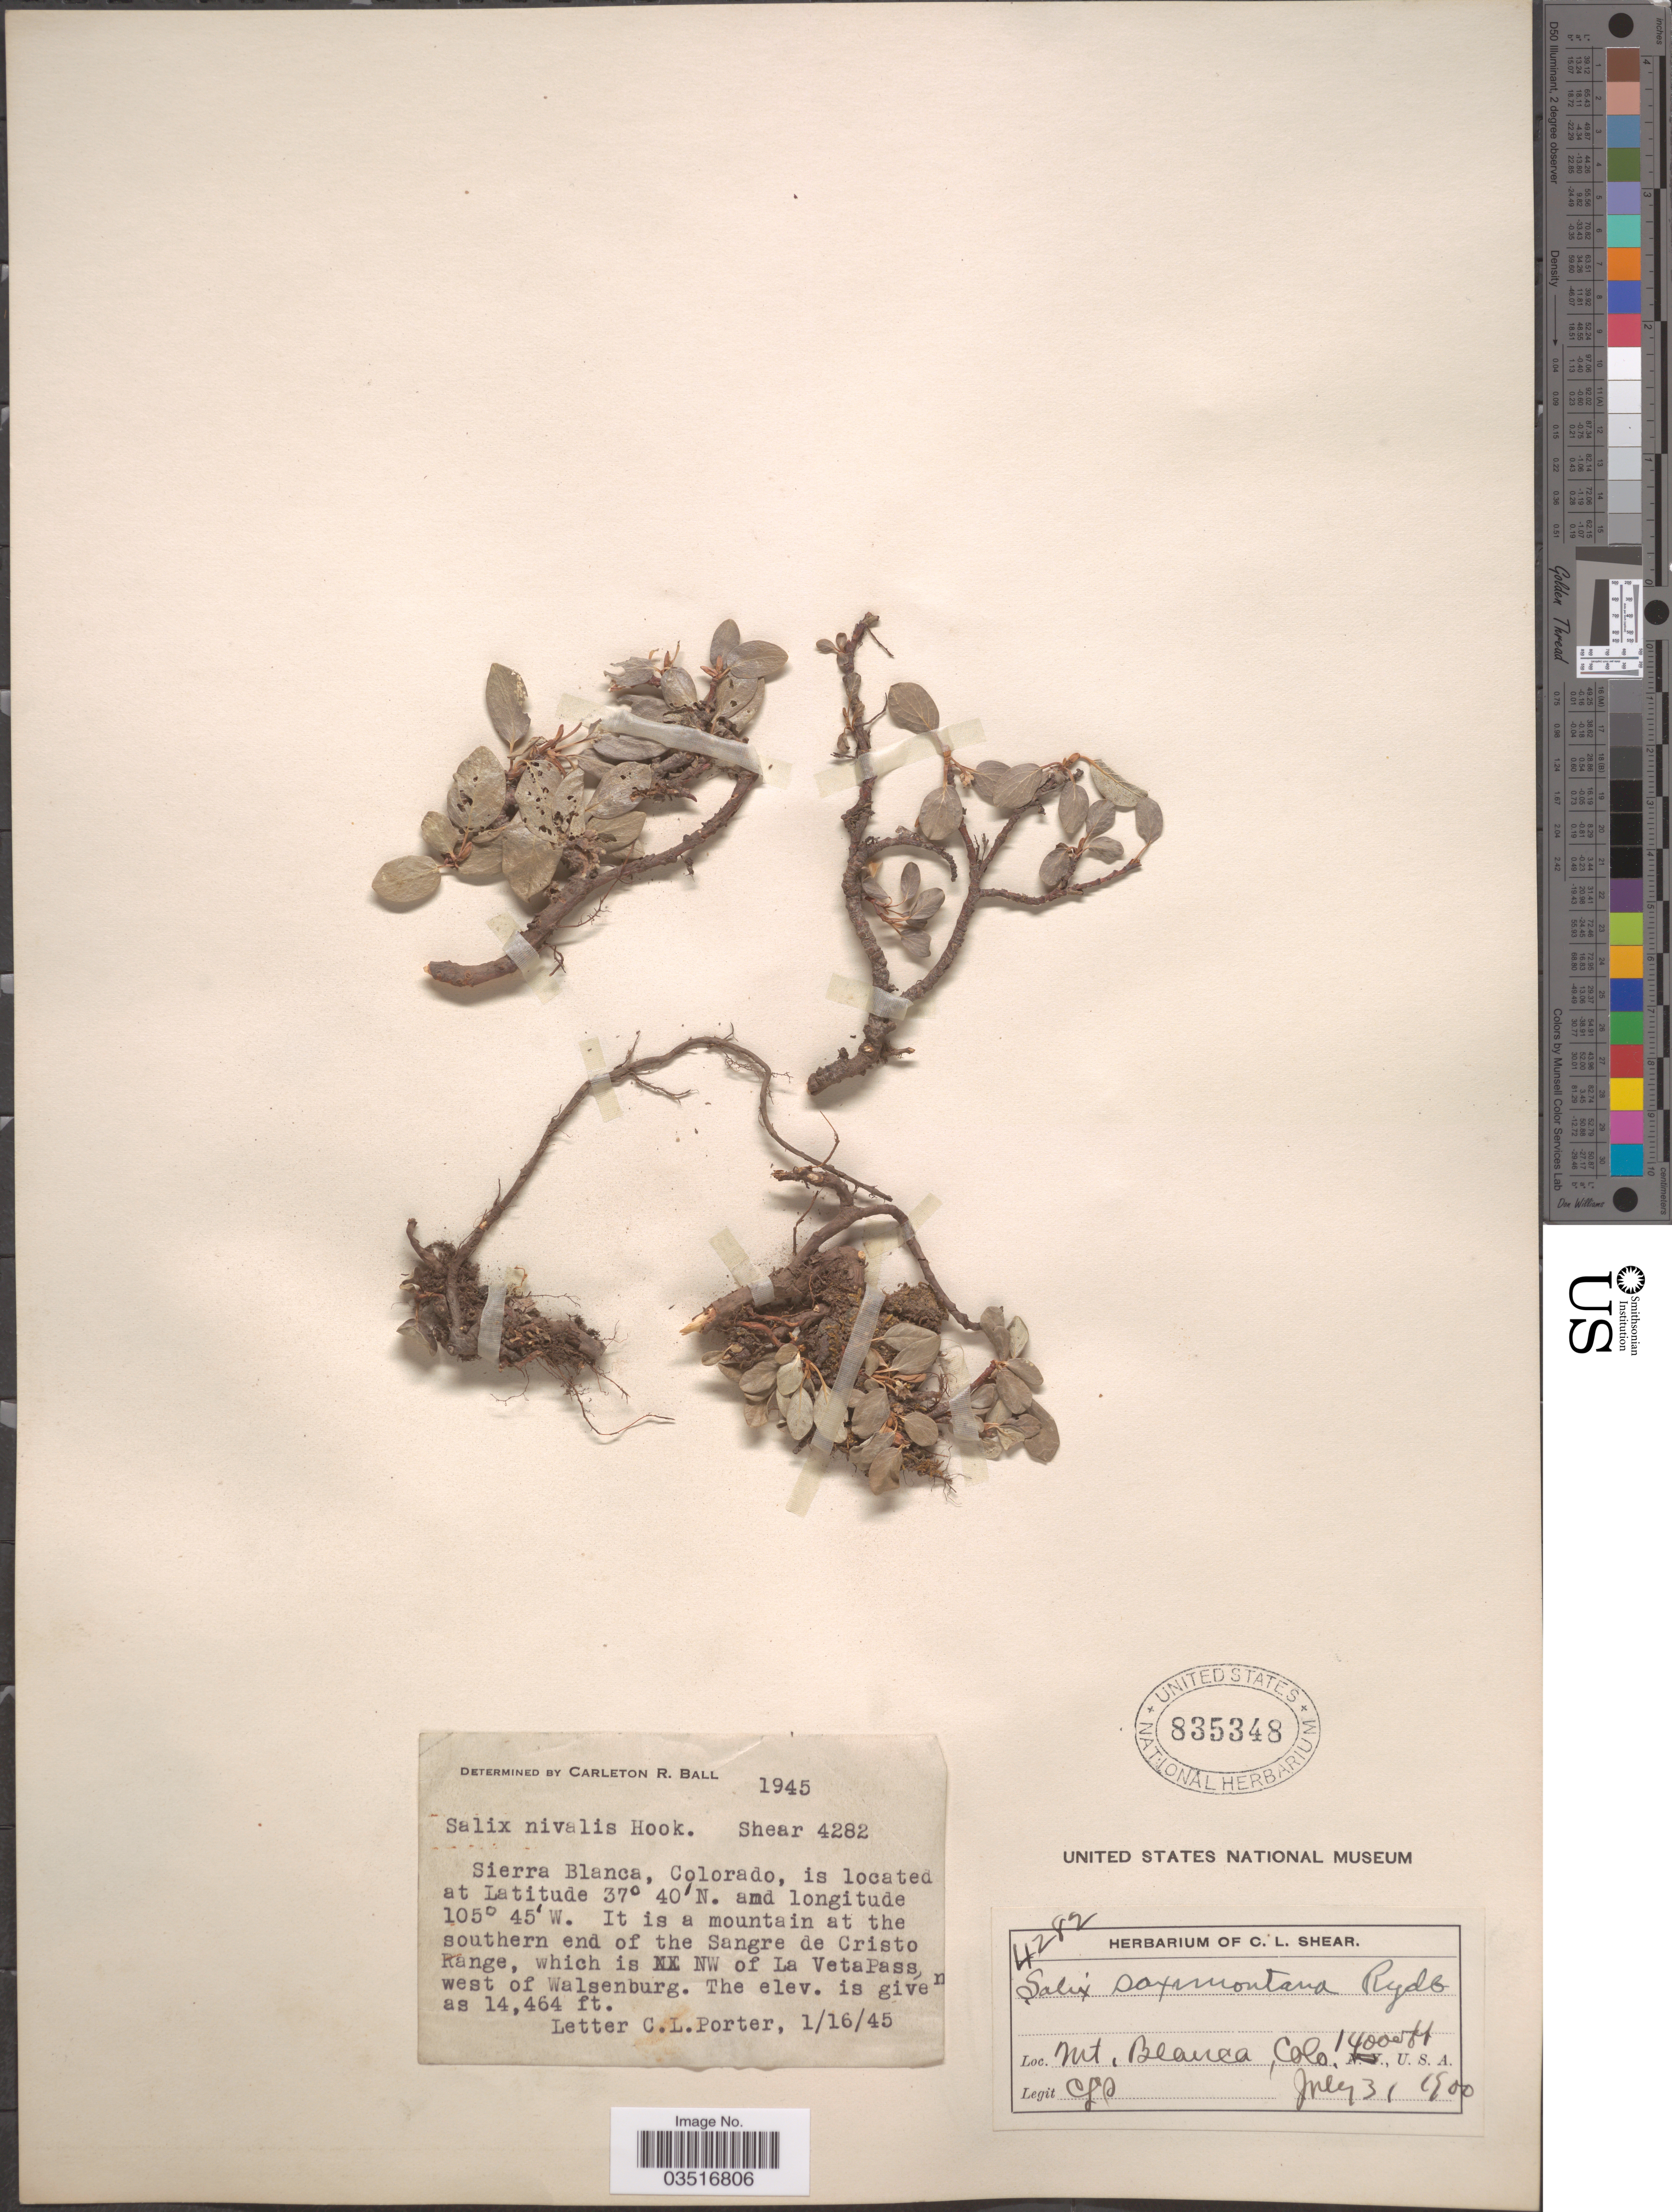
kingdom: Plantae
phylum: Tracheophyta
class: Magnoliopsida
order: Malpighiales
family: Salicaceae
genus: Salix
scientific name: Salix saximontana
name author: Rydb.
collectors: C. L. Shear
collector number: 4282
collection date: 1900-07-31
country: United States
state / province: Colorado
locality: Sierra Blanca. It is a mountain at the southern end of the Sangre de Cristo Range, which is NW of La Veta Pass, west of Walsenburg. Mt. Blanca.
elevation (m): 4267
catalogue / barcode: US 835348